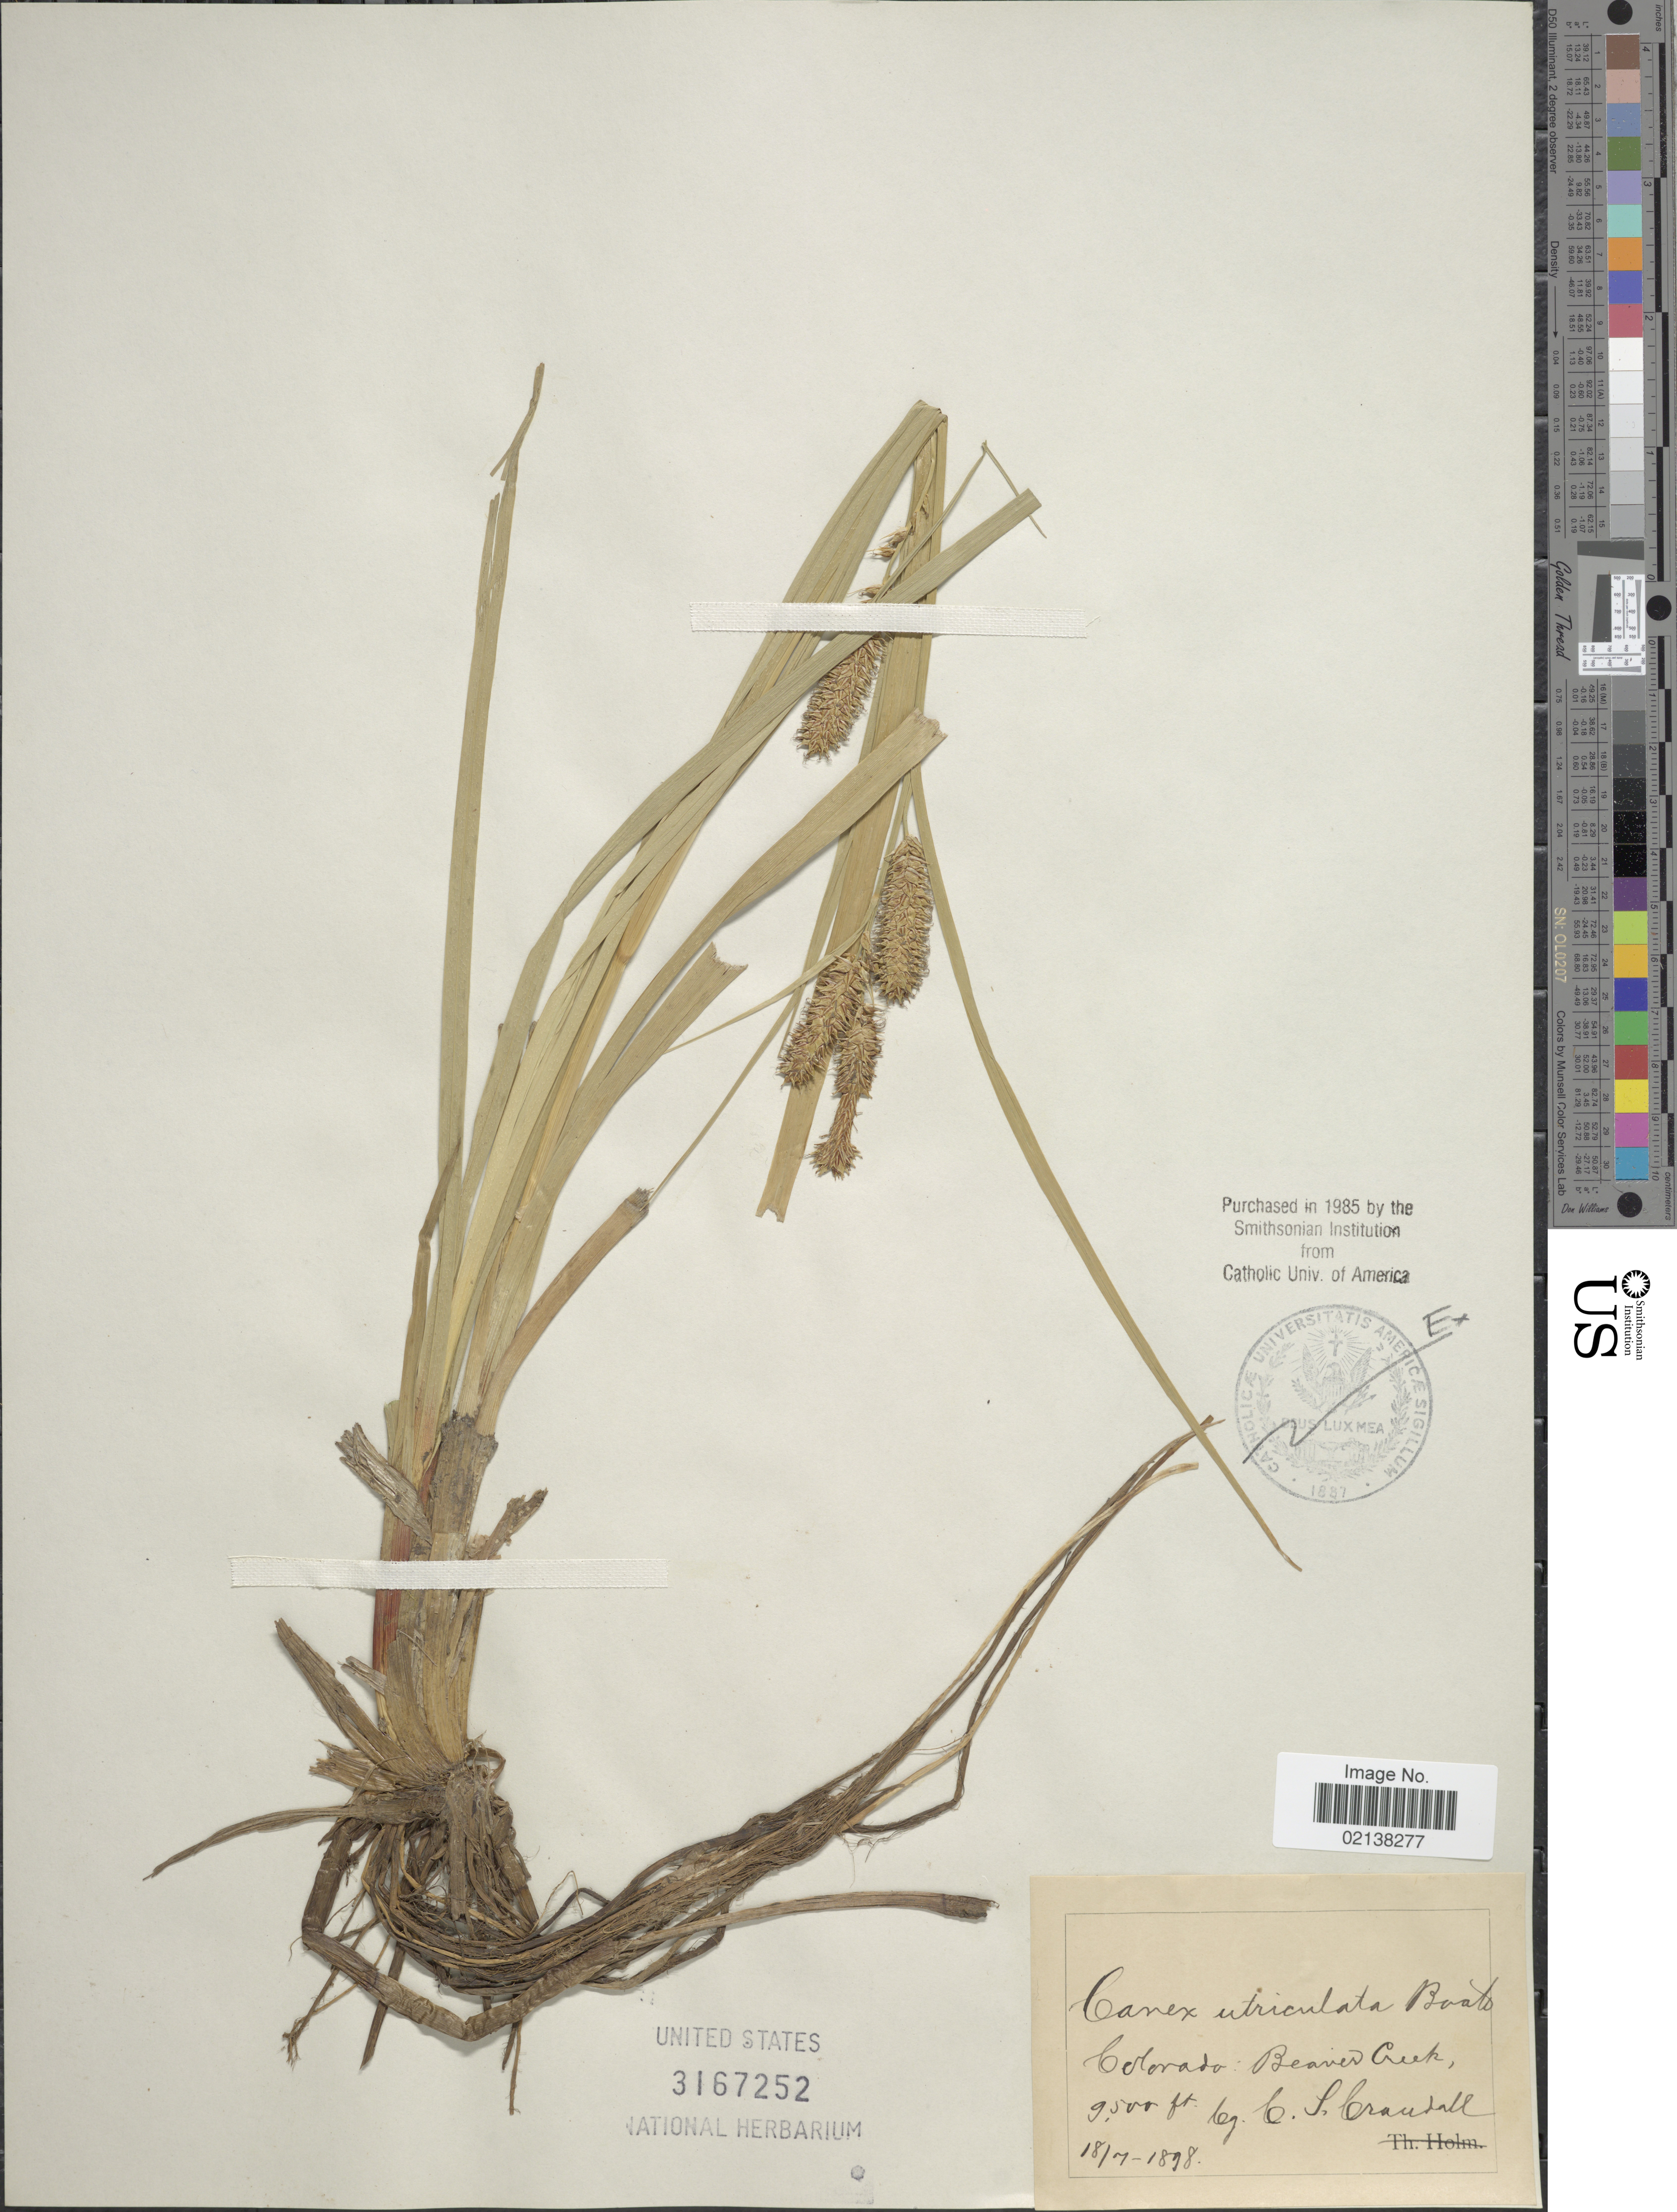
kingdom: Plantae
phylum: Tracheophyta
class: Liliopsida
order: Poales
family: Cyperaceae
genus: Carex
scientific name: Carex utriculata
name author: Boott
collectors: C. Crandall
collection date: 1898-07-18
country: United States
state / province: Colorado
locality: Beaver Creek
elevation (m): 2896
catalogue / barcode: US 3167252